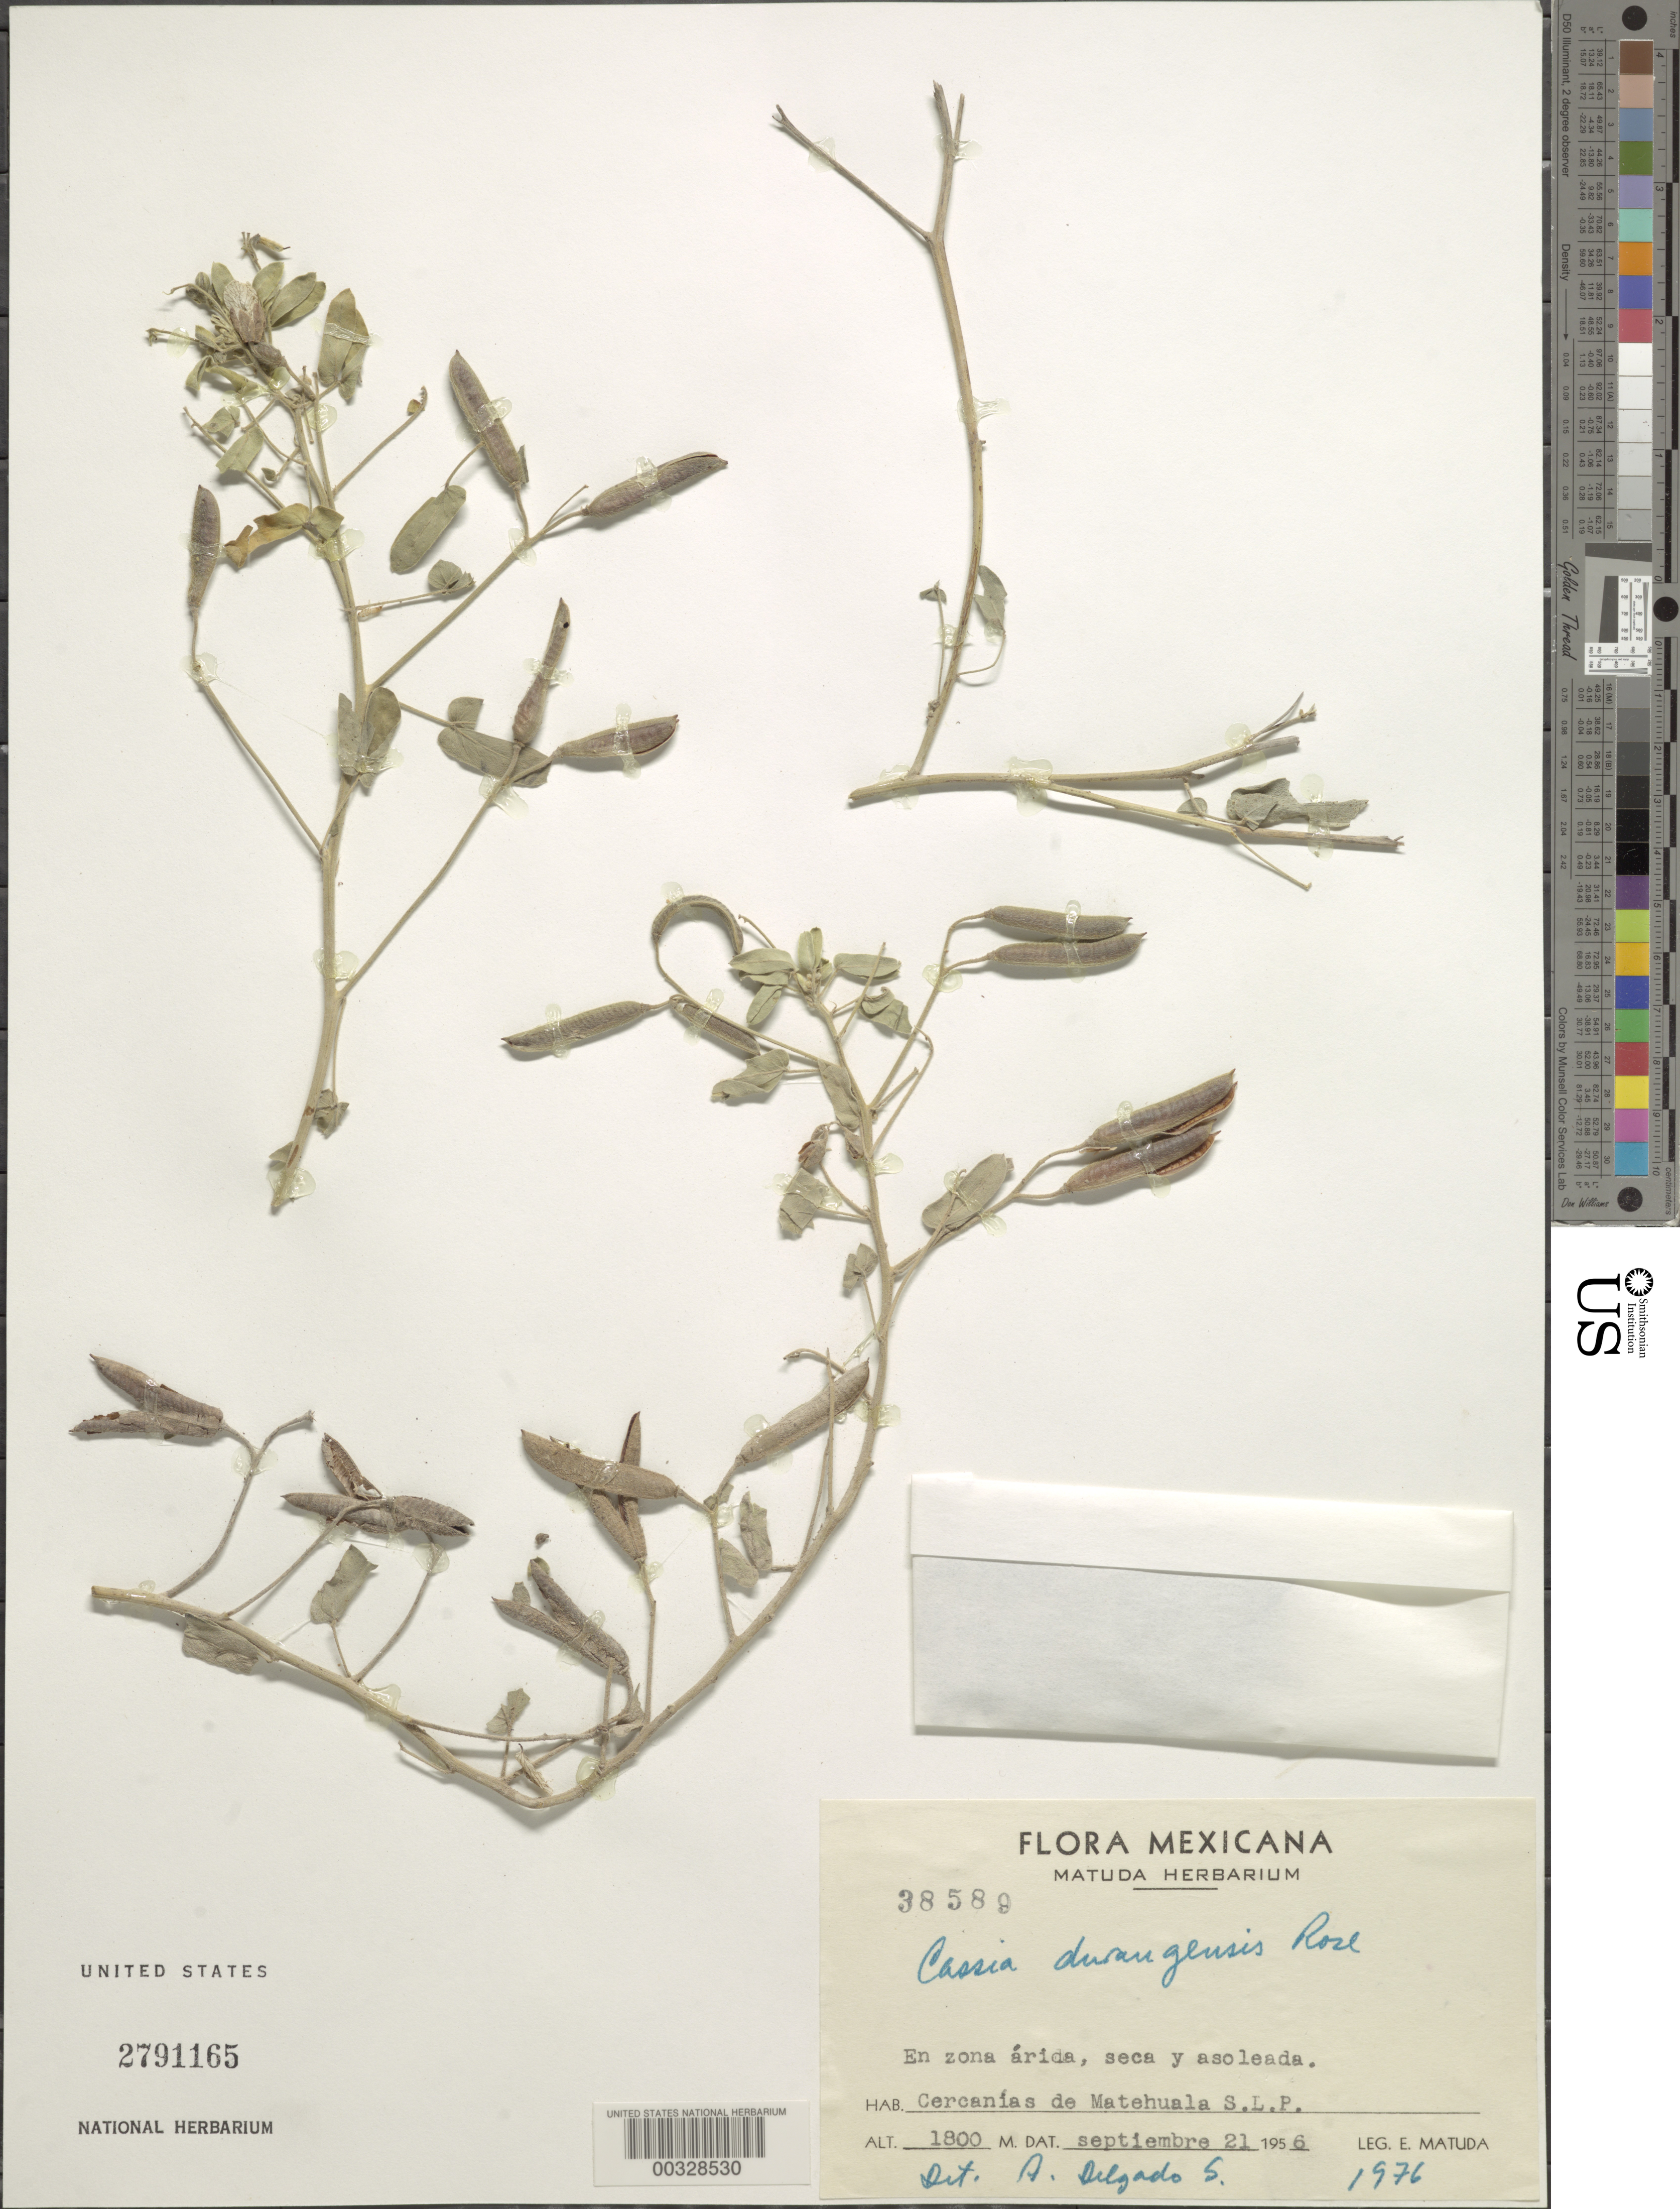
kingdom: Plantae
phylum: Tracheophyta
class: Magnoliopsida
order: Fabales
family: Fabaceae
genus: Senna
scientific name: Senna durangensis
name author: (Rose) H.S. Irwin & Barneby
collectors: E. Matuda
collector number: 38589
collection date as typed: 21 Sep 1956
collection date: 1956-09-21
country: Mexico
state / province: San Luis Potosí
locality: Cercanias de Matehuala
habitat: In arid zone, dry and parched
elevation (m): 1800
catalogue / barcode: US 2791165